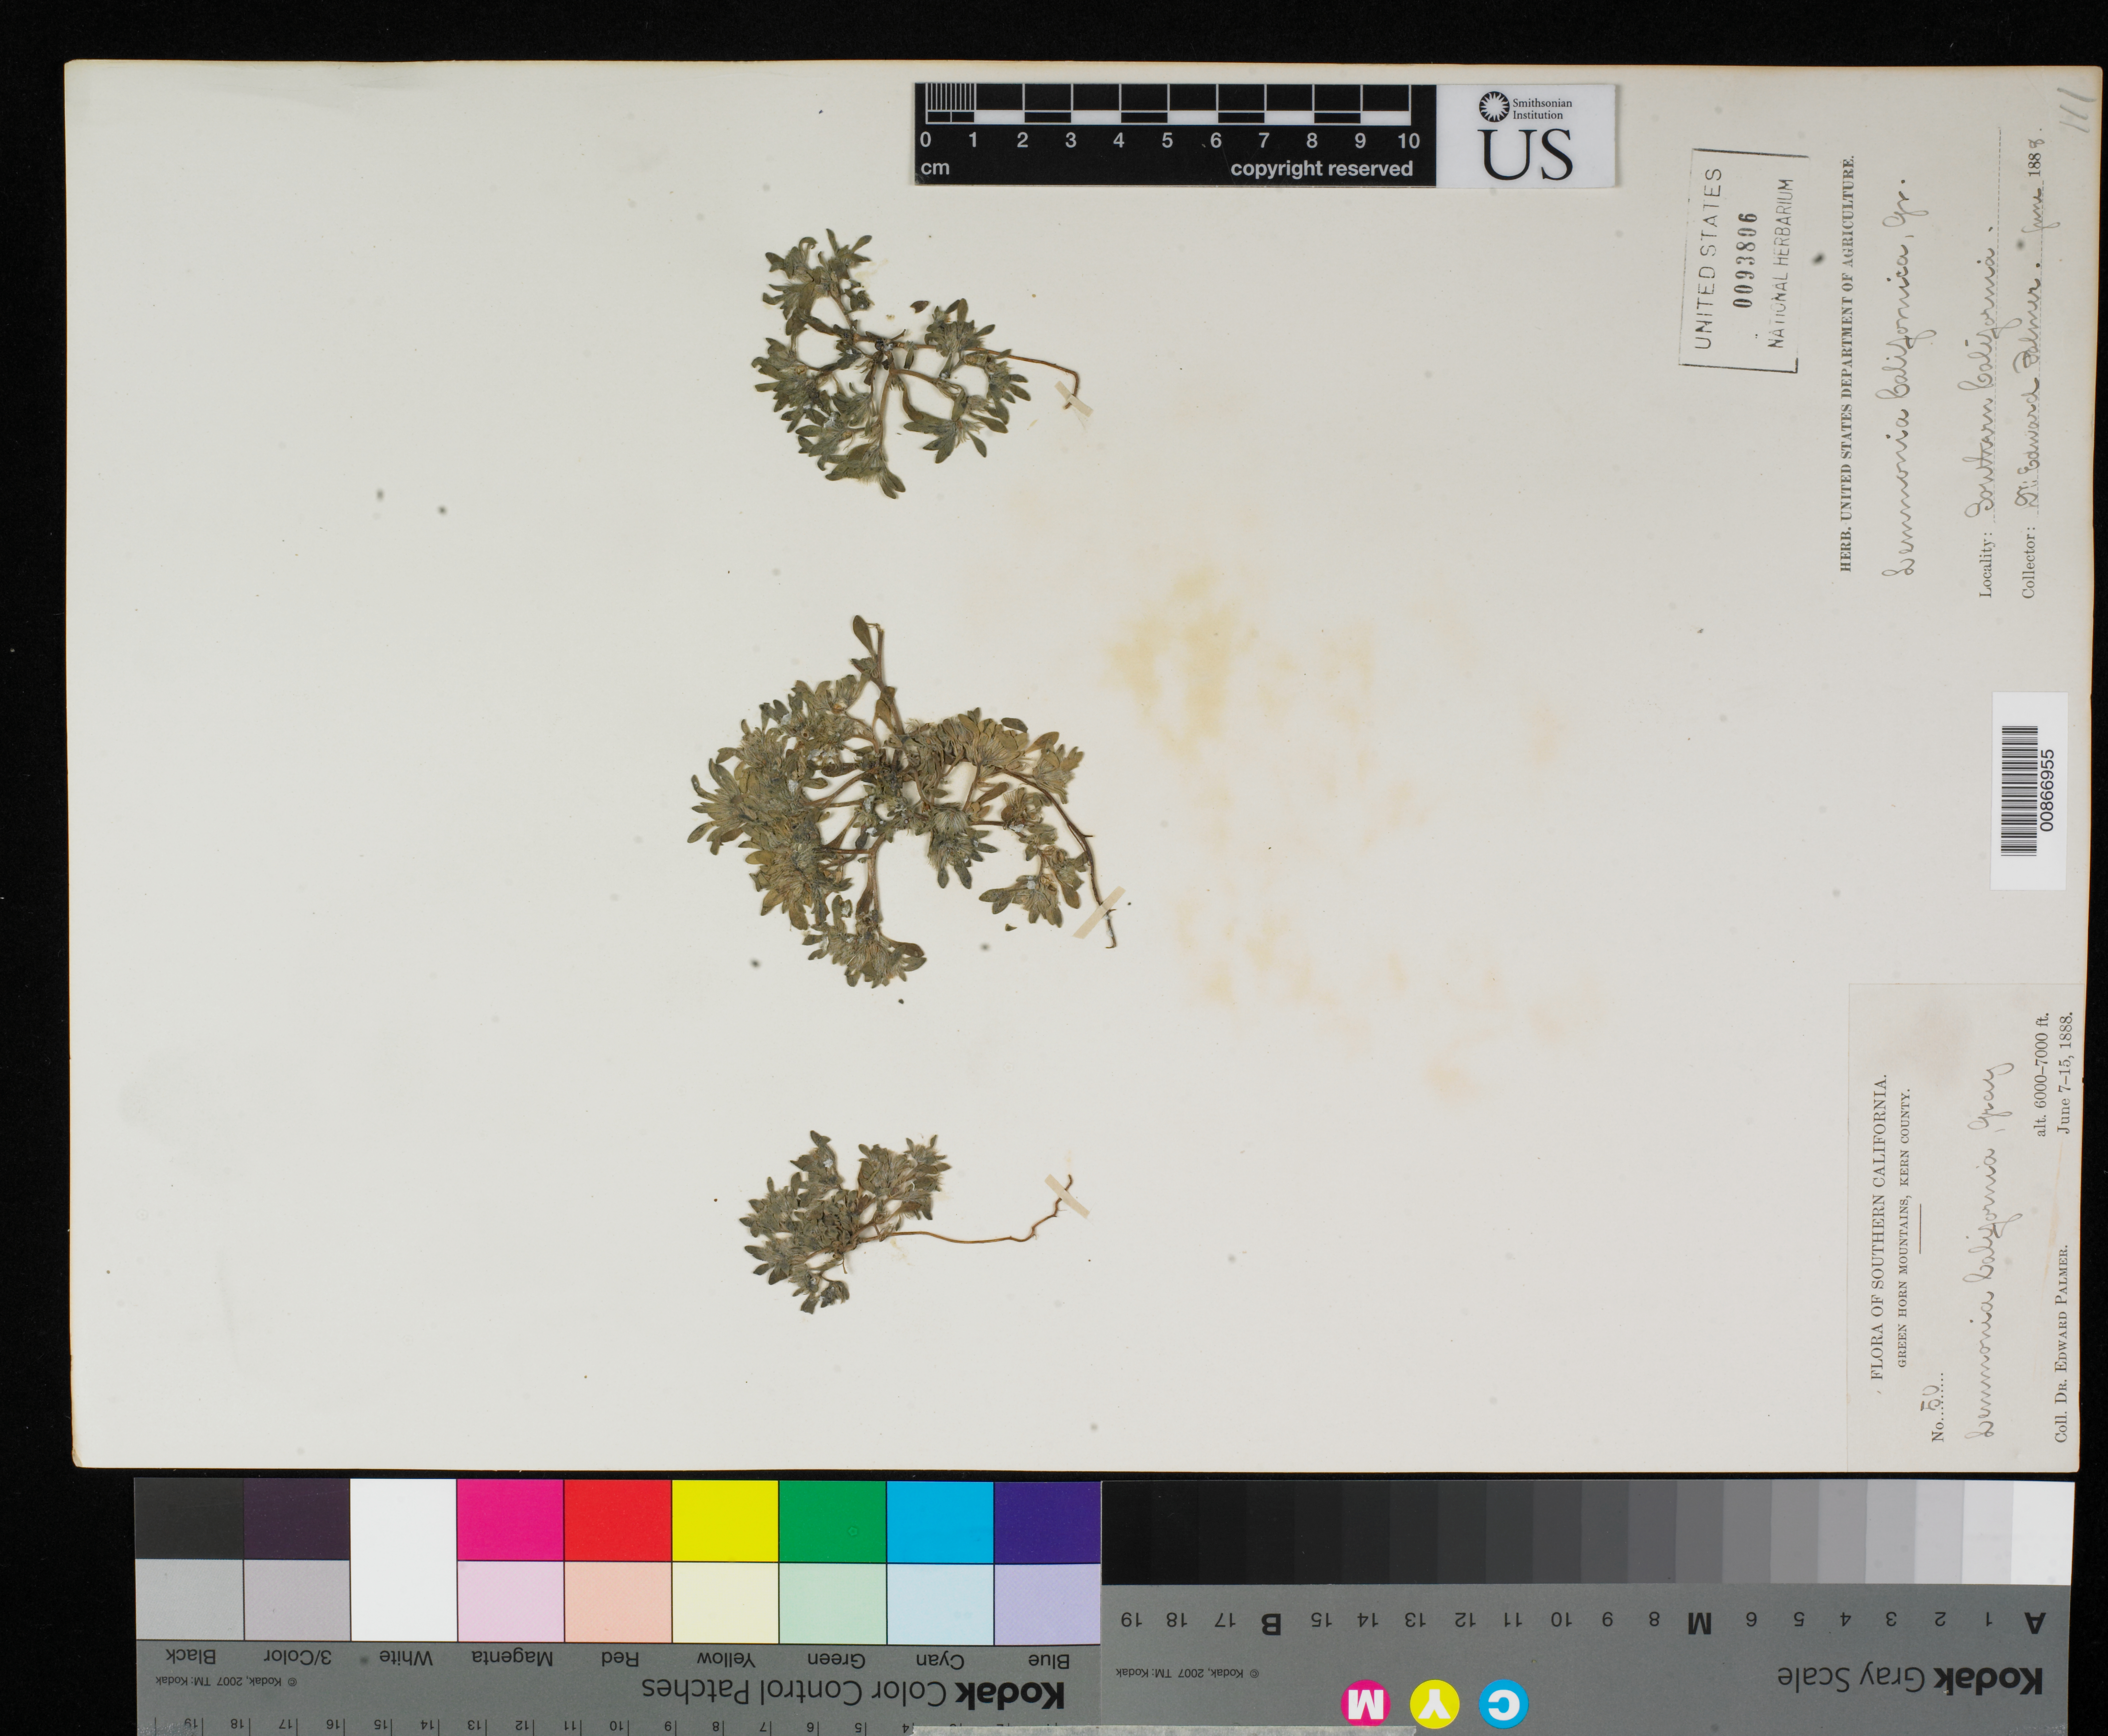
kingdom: Plantae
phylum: Tracheophyta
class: Magnoliopsida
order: Boraginales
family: Namaceae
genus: Nama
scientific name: Nama californica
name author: (A. Gray) J.D. Bacon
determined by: Strong, Mark T., (BOT), Smithsonian Institution - National Museum of Natural History (UNITED STATES)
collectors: E. Palmer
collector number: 50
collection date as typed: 07 Jun 1888 to 15 Jun 1888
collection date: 1888-06-07/1888-06-15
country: United States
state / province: California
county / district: Kern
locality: Green Horn Mountains, Kern County, California.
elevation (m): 1829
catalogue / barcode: US 93806